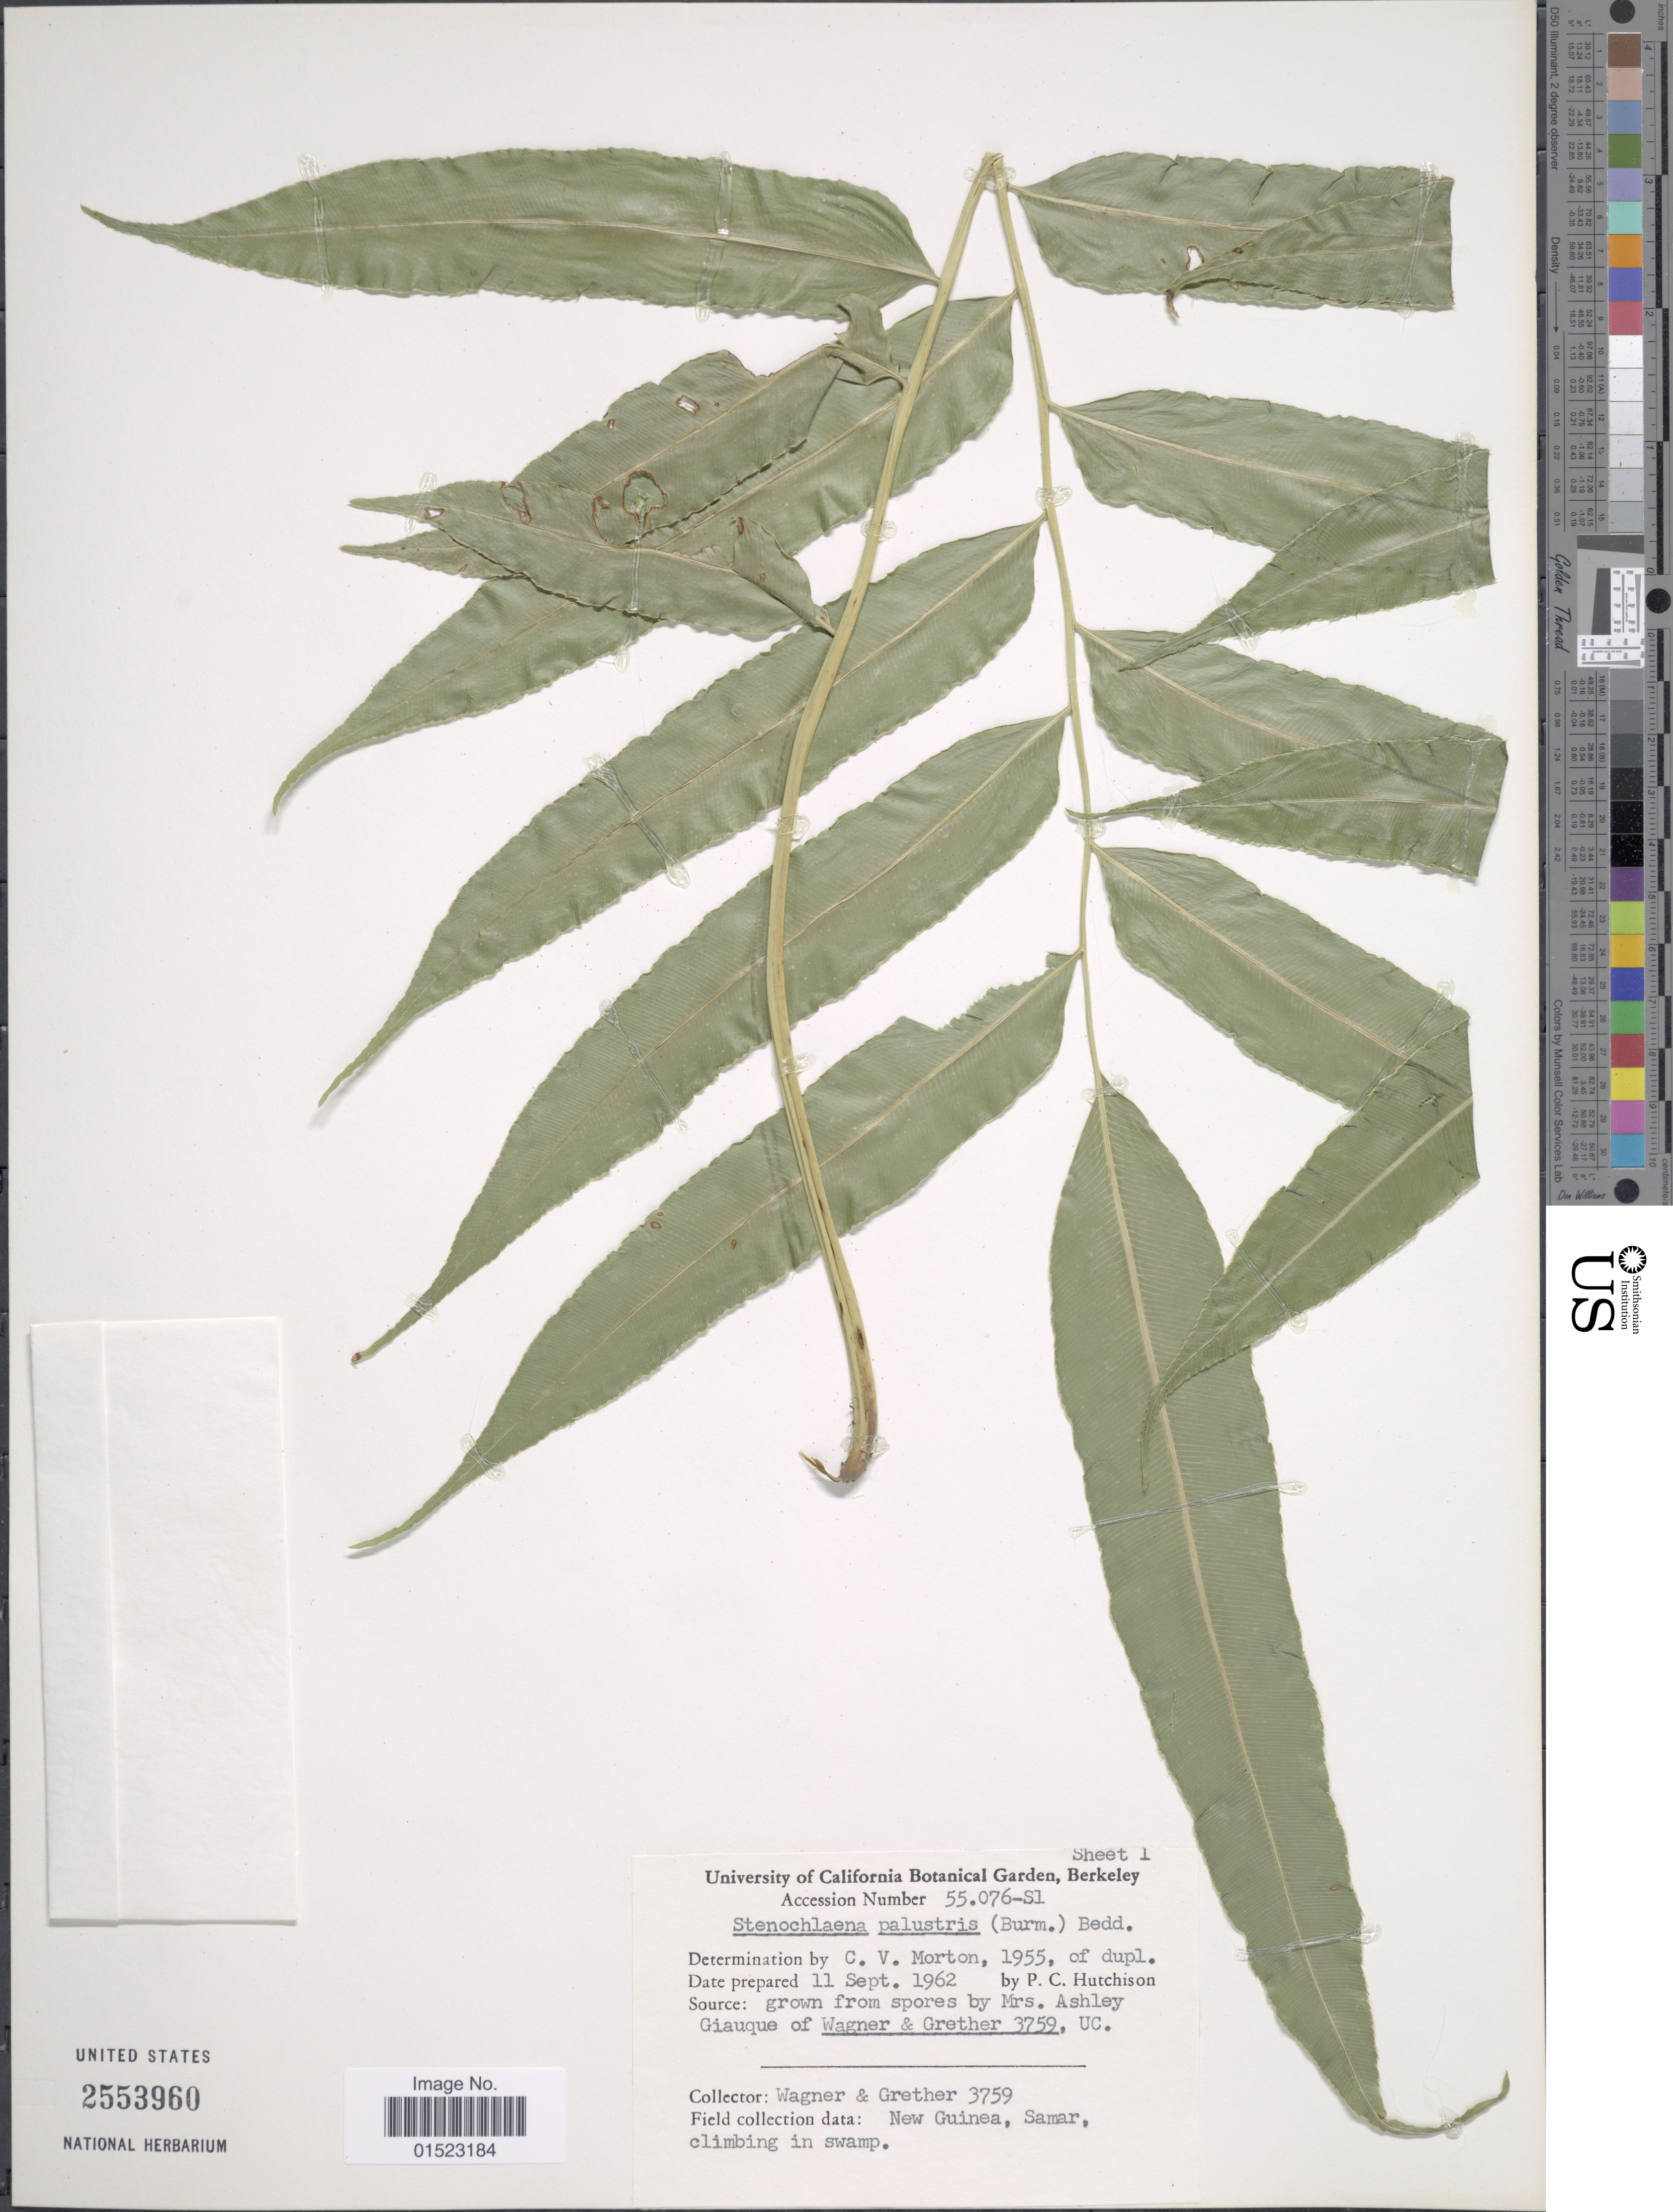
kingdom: Plantae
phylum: Tracheophyta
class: Polypodiopsida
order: Polypodiales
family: Blechnaceae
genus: Stenochlaena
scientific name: Stenochlaena milnei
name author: Underw.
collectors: -- Wagner & -. Grether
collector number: Accession 55076-S1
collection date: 1962-09-11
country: United States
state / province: California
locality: Grown rfom spores by Mrs. Ashley Giauque of Wagner & Grether 3759, UC., Field collection data : New Guinea, Samar, climbing in swamp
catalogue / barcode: US 2553960